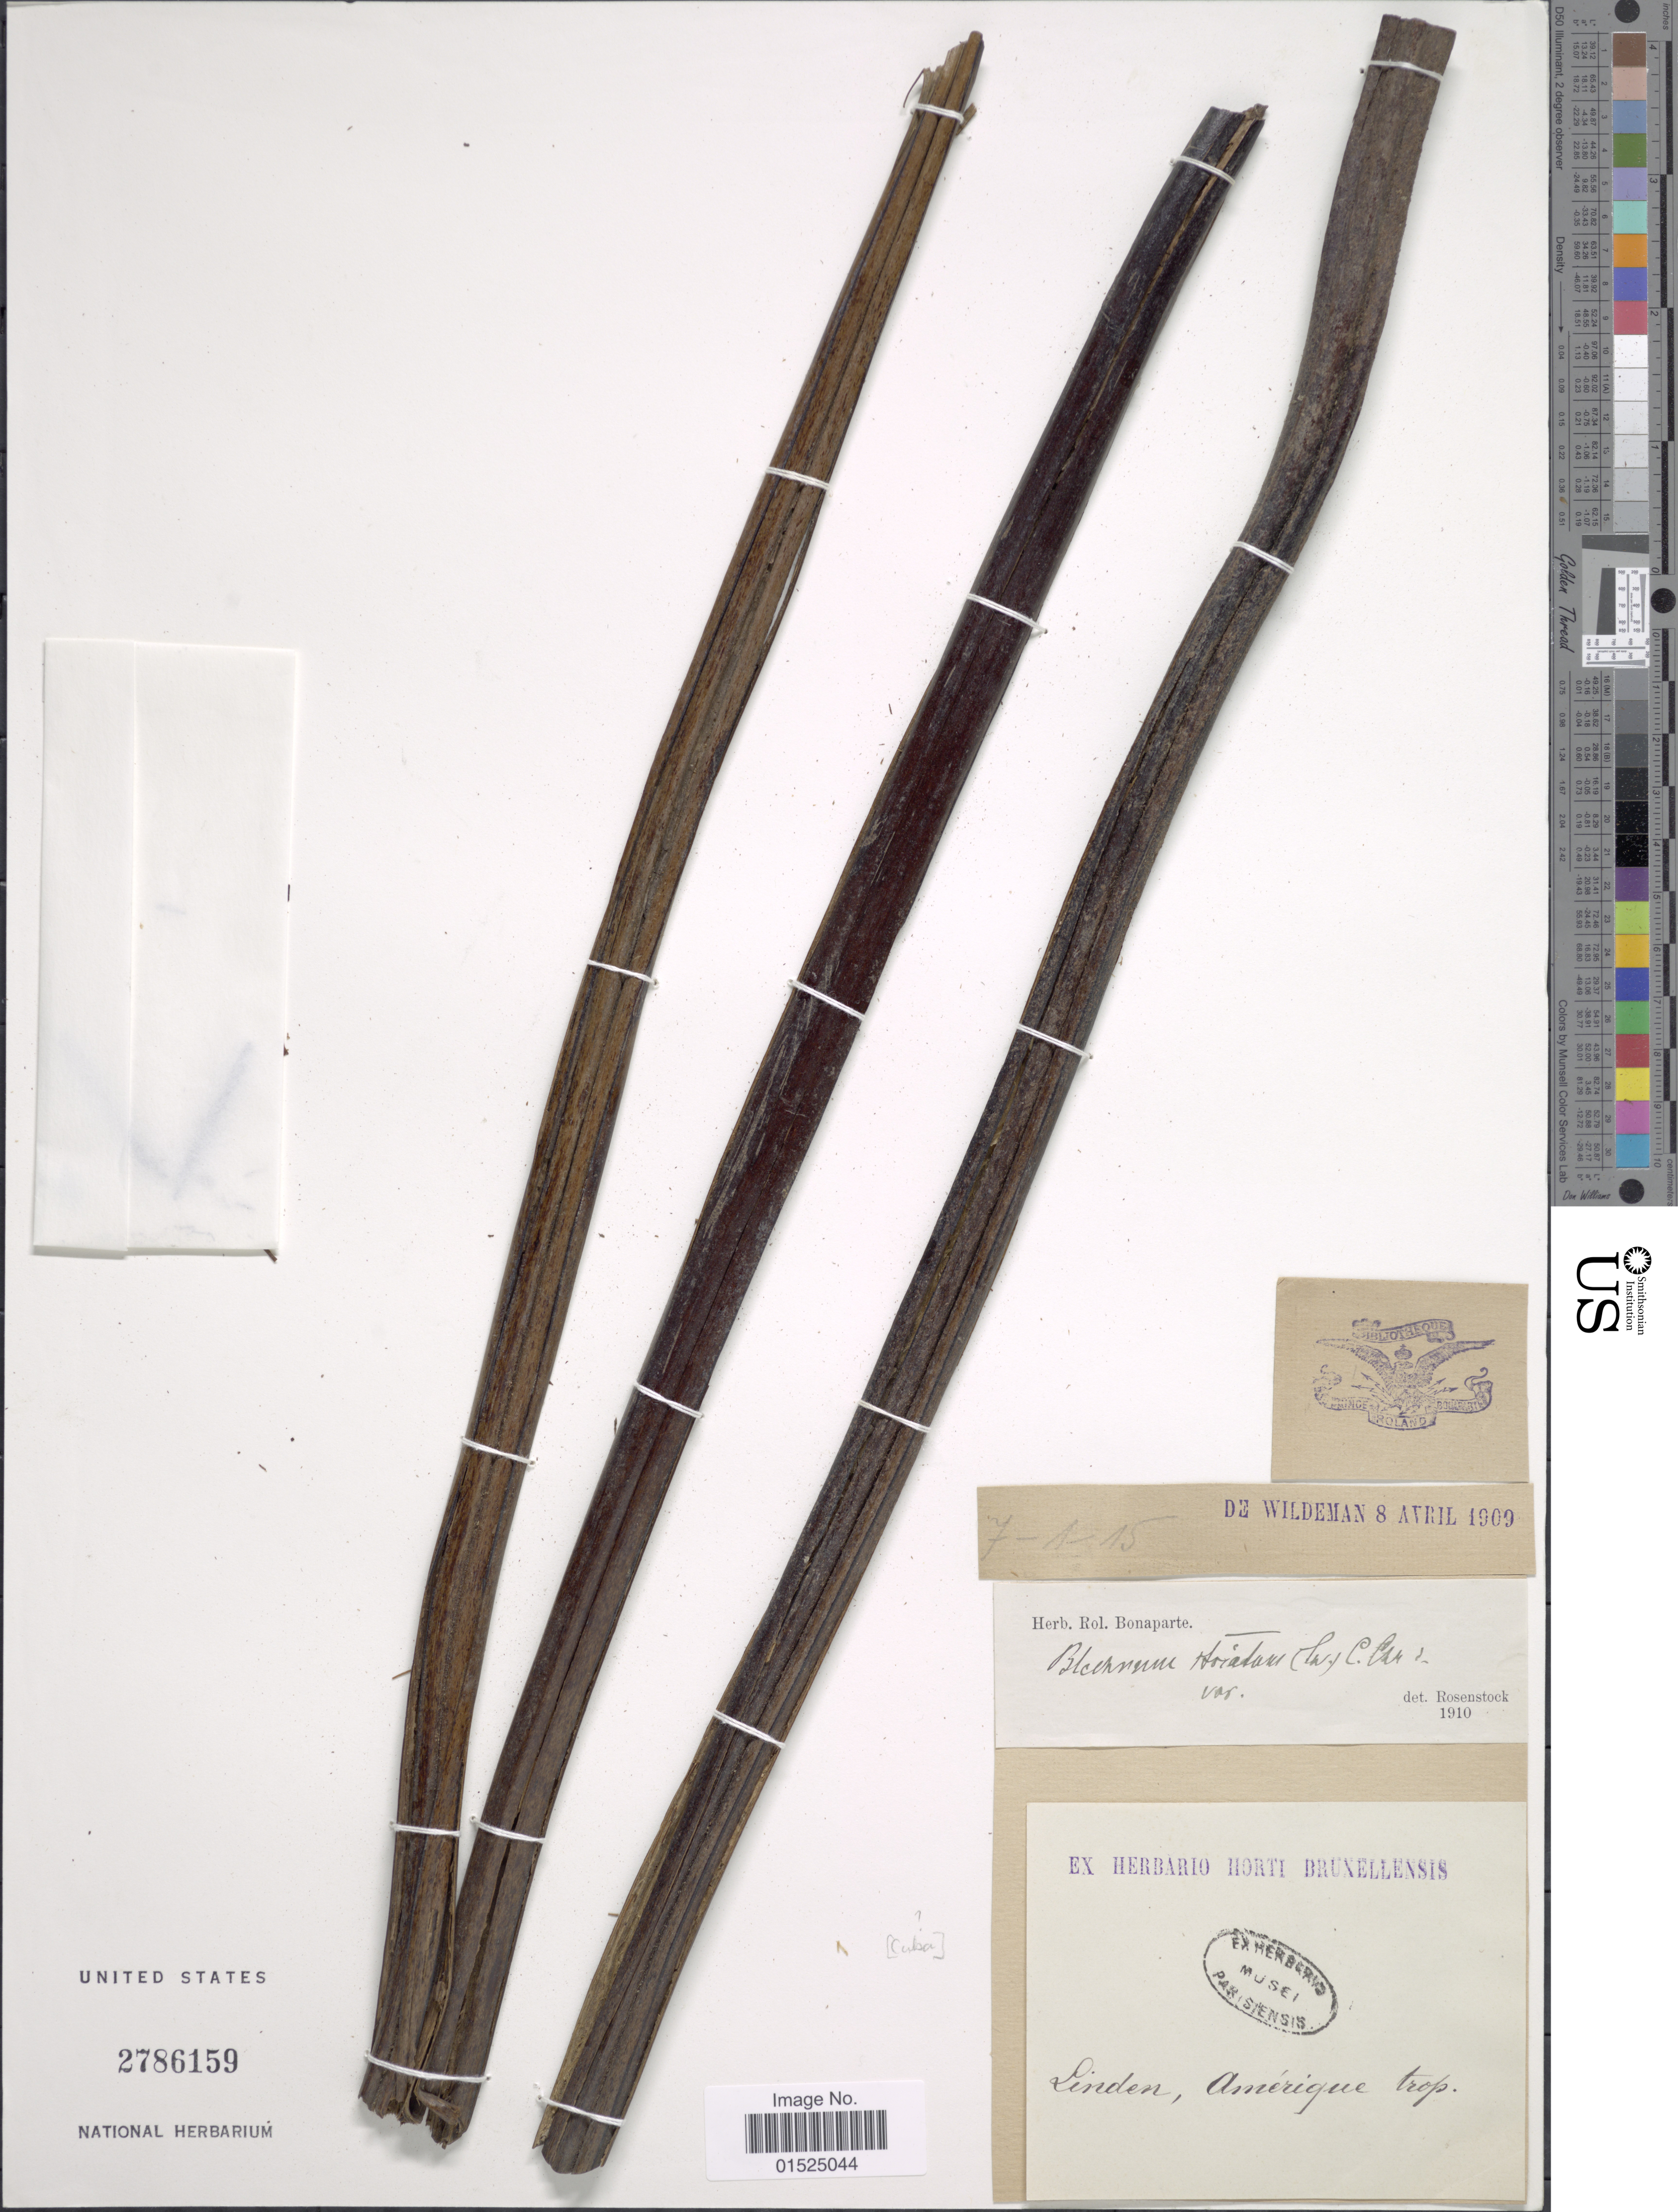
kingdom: Plantae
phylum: Tracheophyta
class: Polypodiopsida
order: Polypodiales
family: Blechnaceae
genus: Blechnum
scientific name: Blechnum ryanii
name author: Hieron.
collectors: ex herb. Horti Bruxellensis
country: Cuba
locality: Linden, Amerique trop.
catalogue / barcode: US 2786159